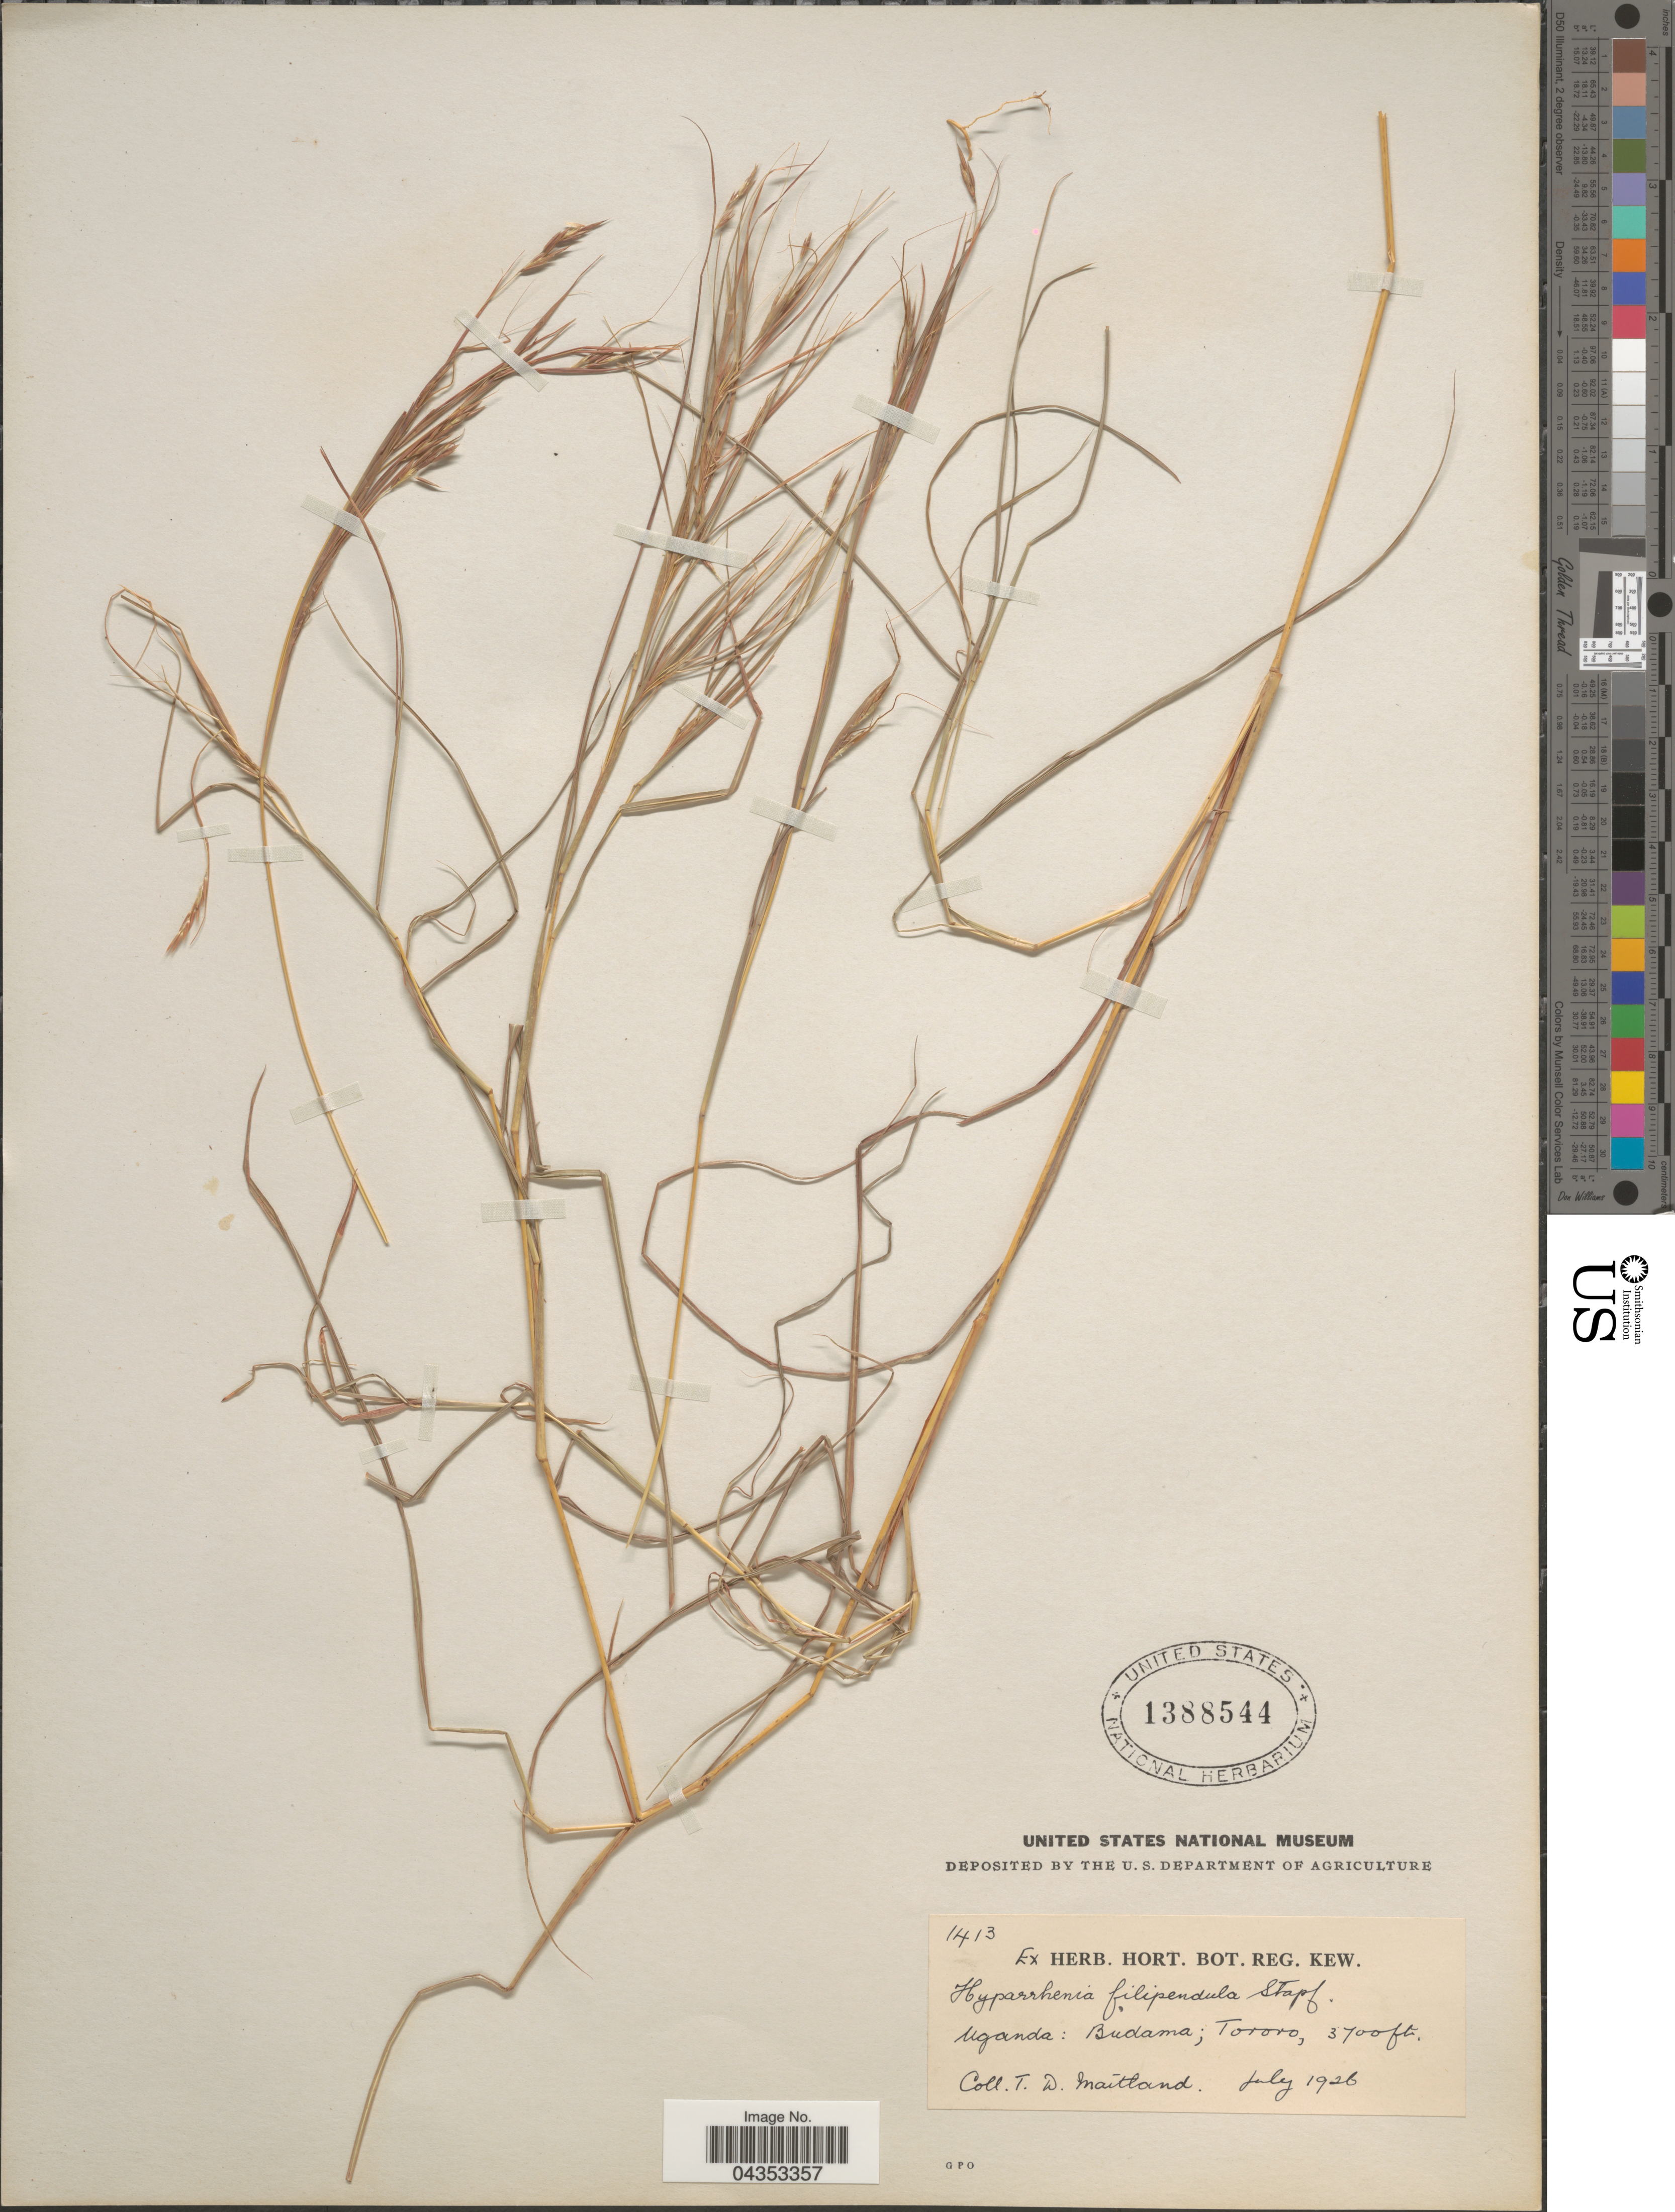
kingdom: Plantae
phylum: Tracheophyta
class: Liliopsida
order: Poales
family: Poaceae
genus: Hyparrhenia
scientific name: Hyparrhenia filipendula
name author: (Hochr.) Stapf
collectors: T. Maitland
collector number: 1413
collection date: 1926-07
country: Uganda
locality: Budama; Tororo.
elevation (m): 1128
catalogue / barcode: US 1388544